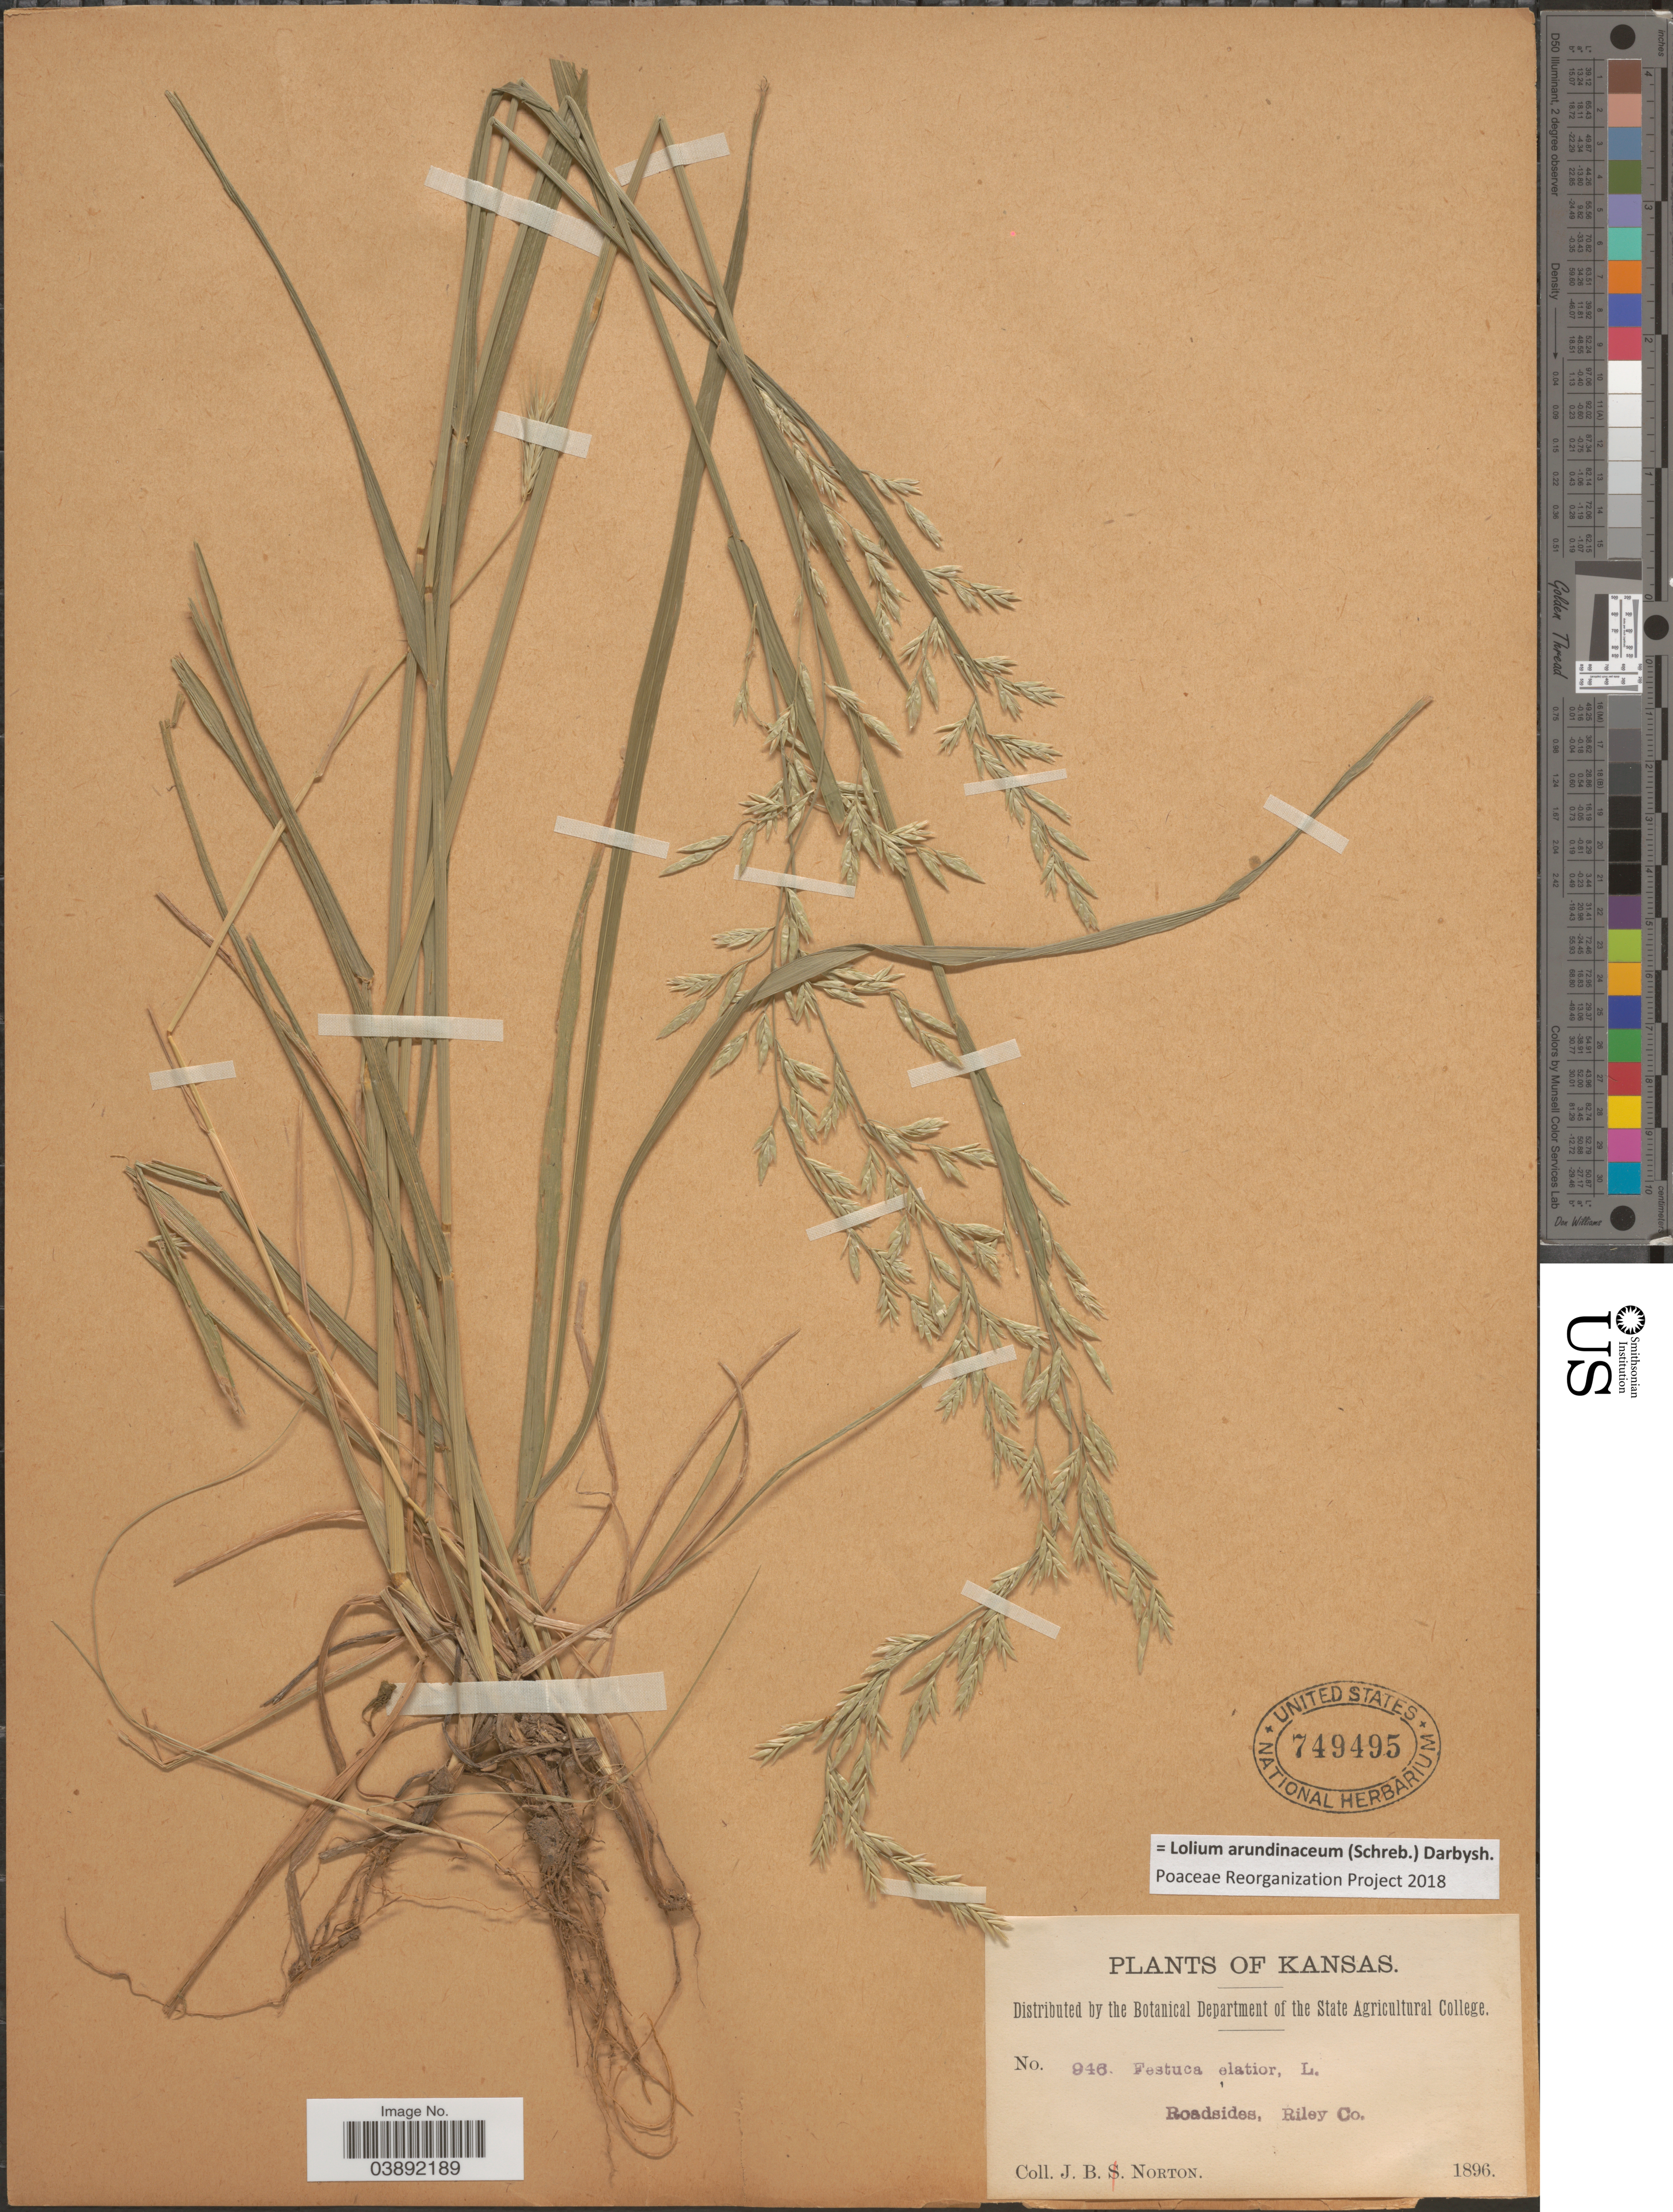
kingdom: Plantae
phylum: Tracheophyta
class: Liliopsida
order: Poales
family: Poaceae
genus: Lolium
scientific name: Lolium arundinaceum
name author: (Schreb.) Darbysh.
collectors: J. B. Norton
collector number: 946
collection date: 1896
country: United States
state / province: Kansas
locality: Roadsides, Riley Co.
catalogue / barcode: US 749495